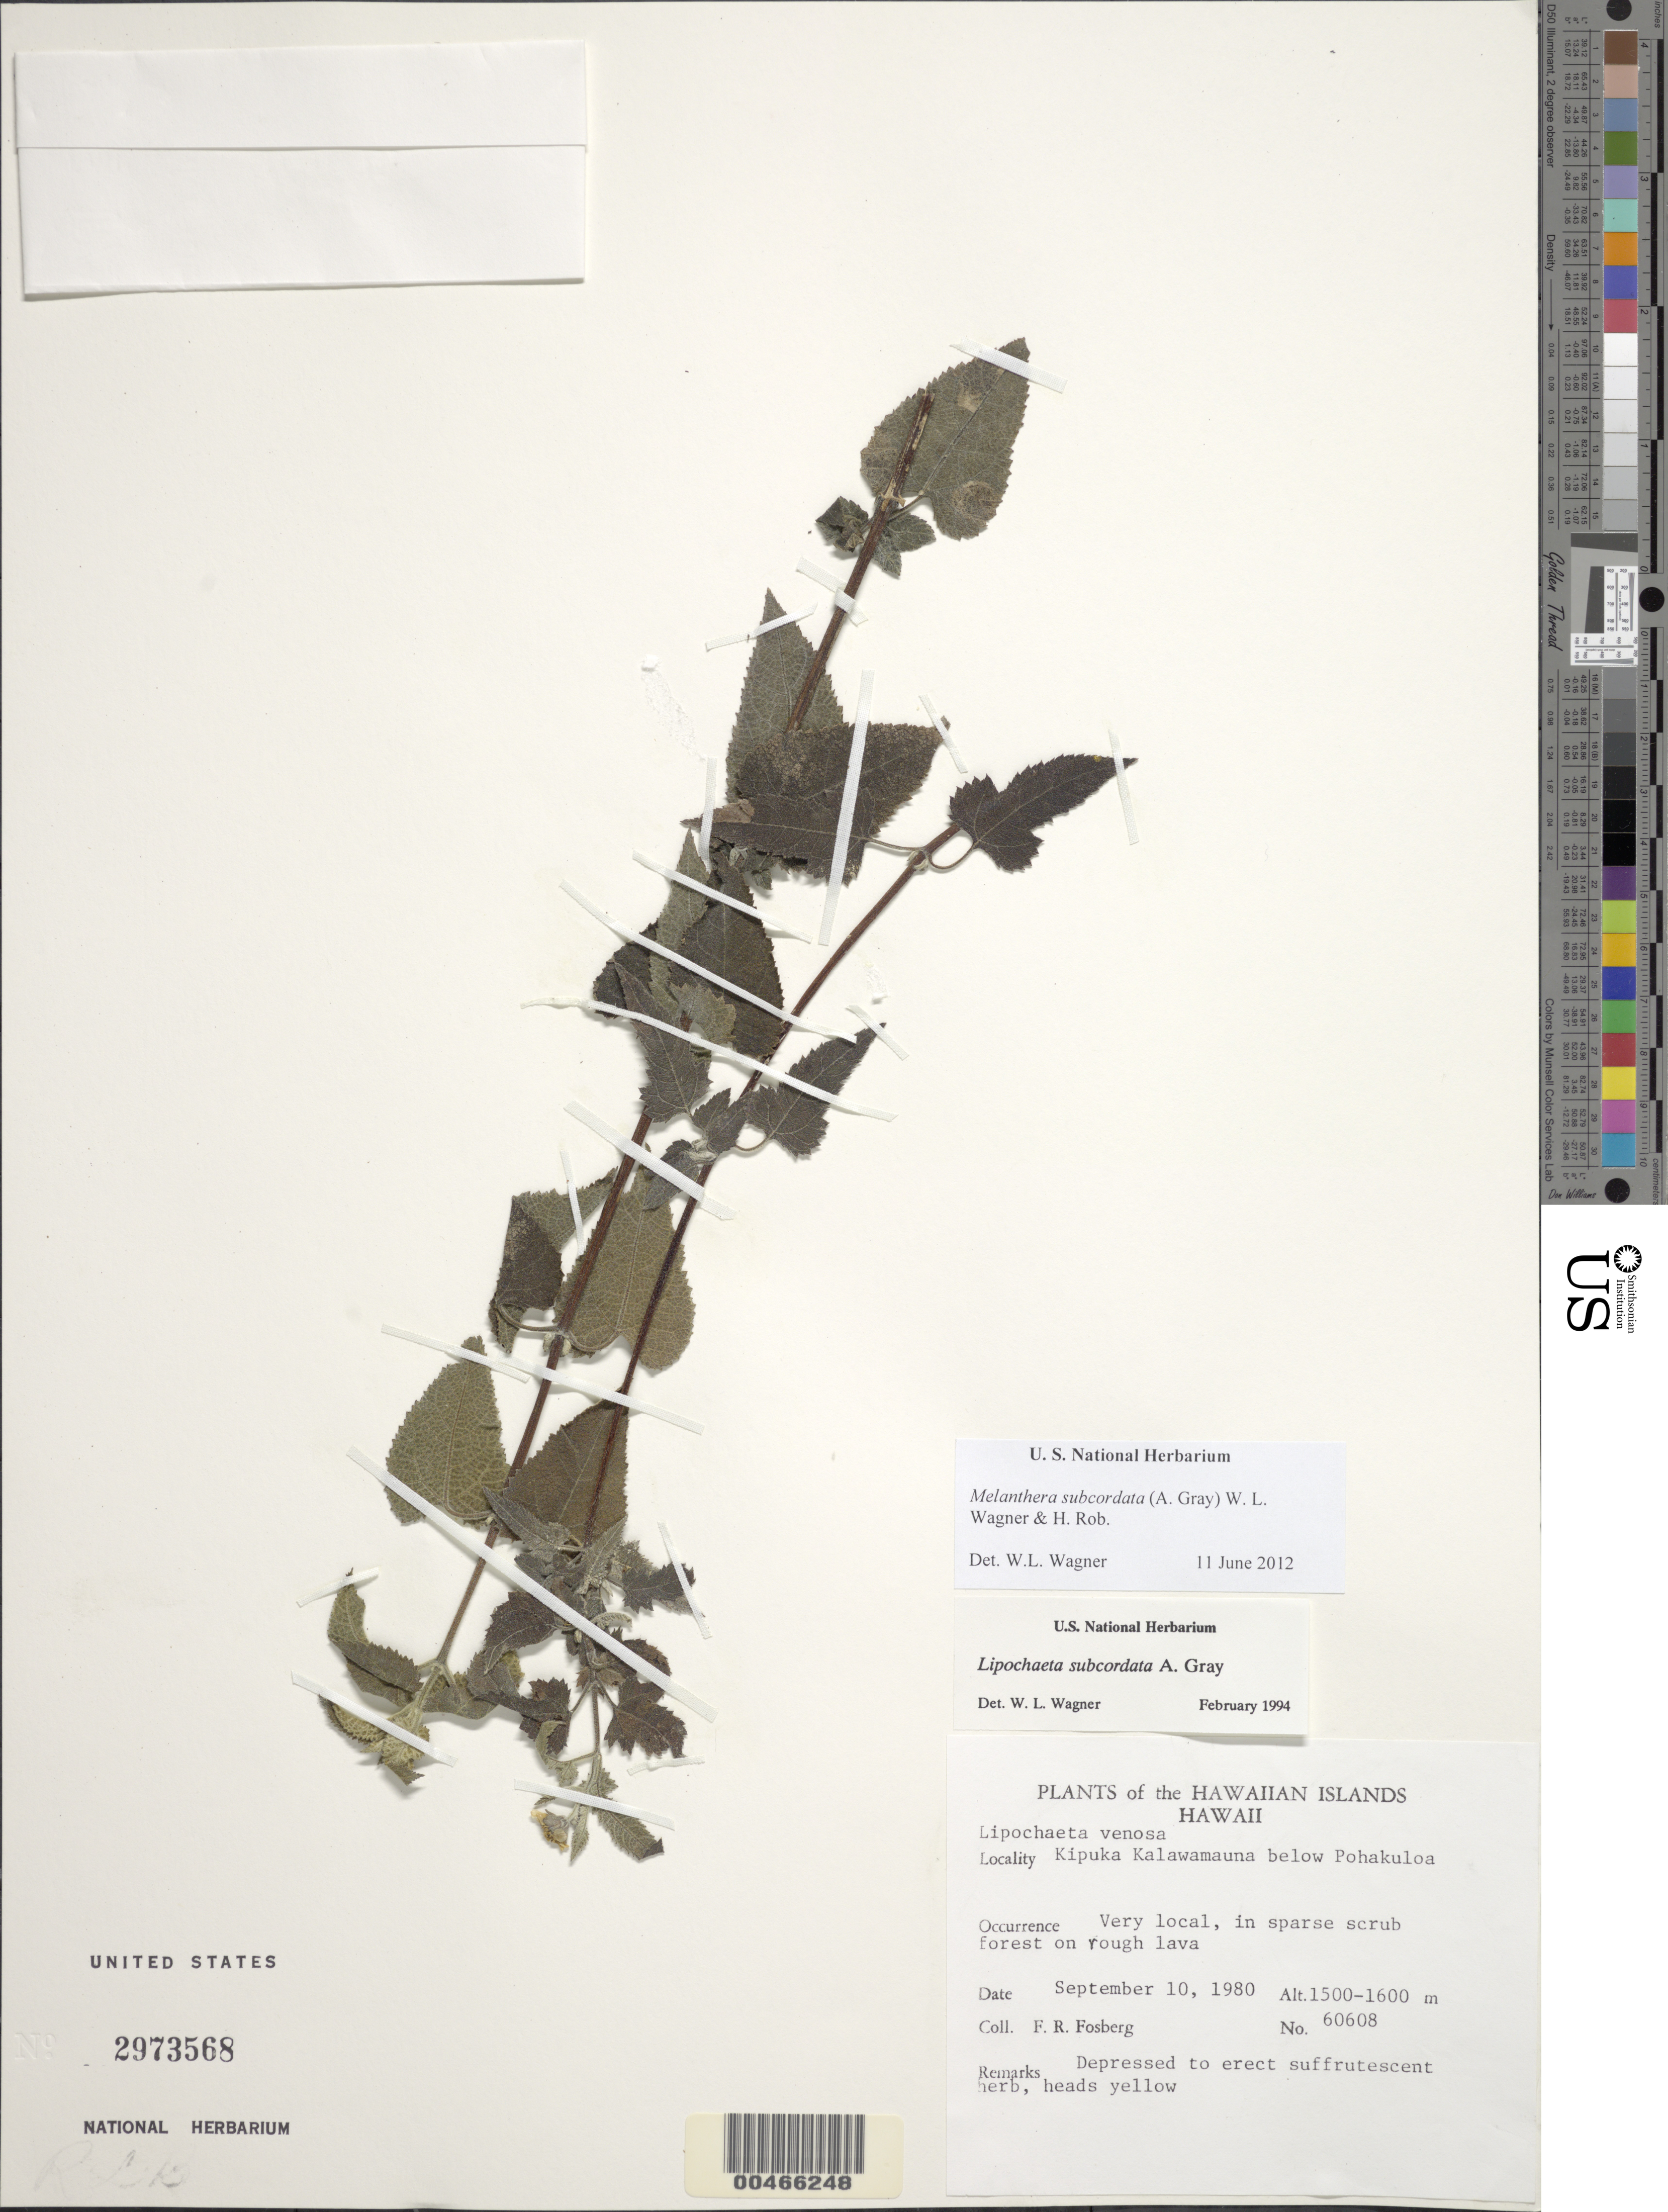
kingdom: Plantae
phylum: Tracheophyta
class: Magnoliopsida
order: Asterales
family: Asteraceae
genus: Wollastonia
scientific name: Wollastonia subcordata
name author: (A. Gray) Orchard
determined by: Wagner, W. L., (BOT), Smithsonian Institution - National Museum of Natural History (UNITED STATES)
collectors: F. R. Fosberg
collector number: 60608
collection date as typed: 10 Sep 1980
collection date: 1980-09-10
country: United States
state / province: Hawaii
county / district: Hawaii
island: Hawaii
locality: Kipuka Kalawamauna below Pohakuloa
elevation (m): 1500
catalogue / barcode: US 2973568